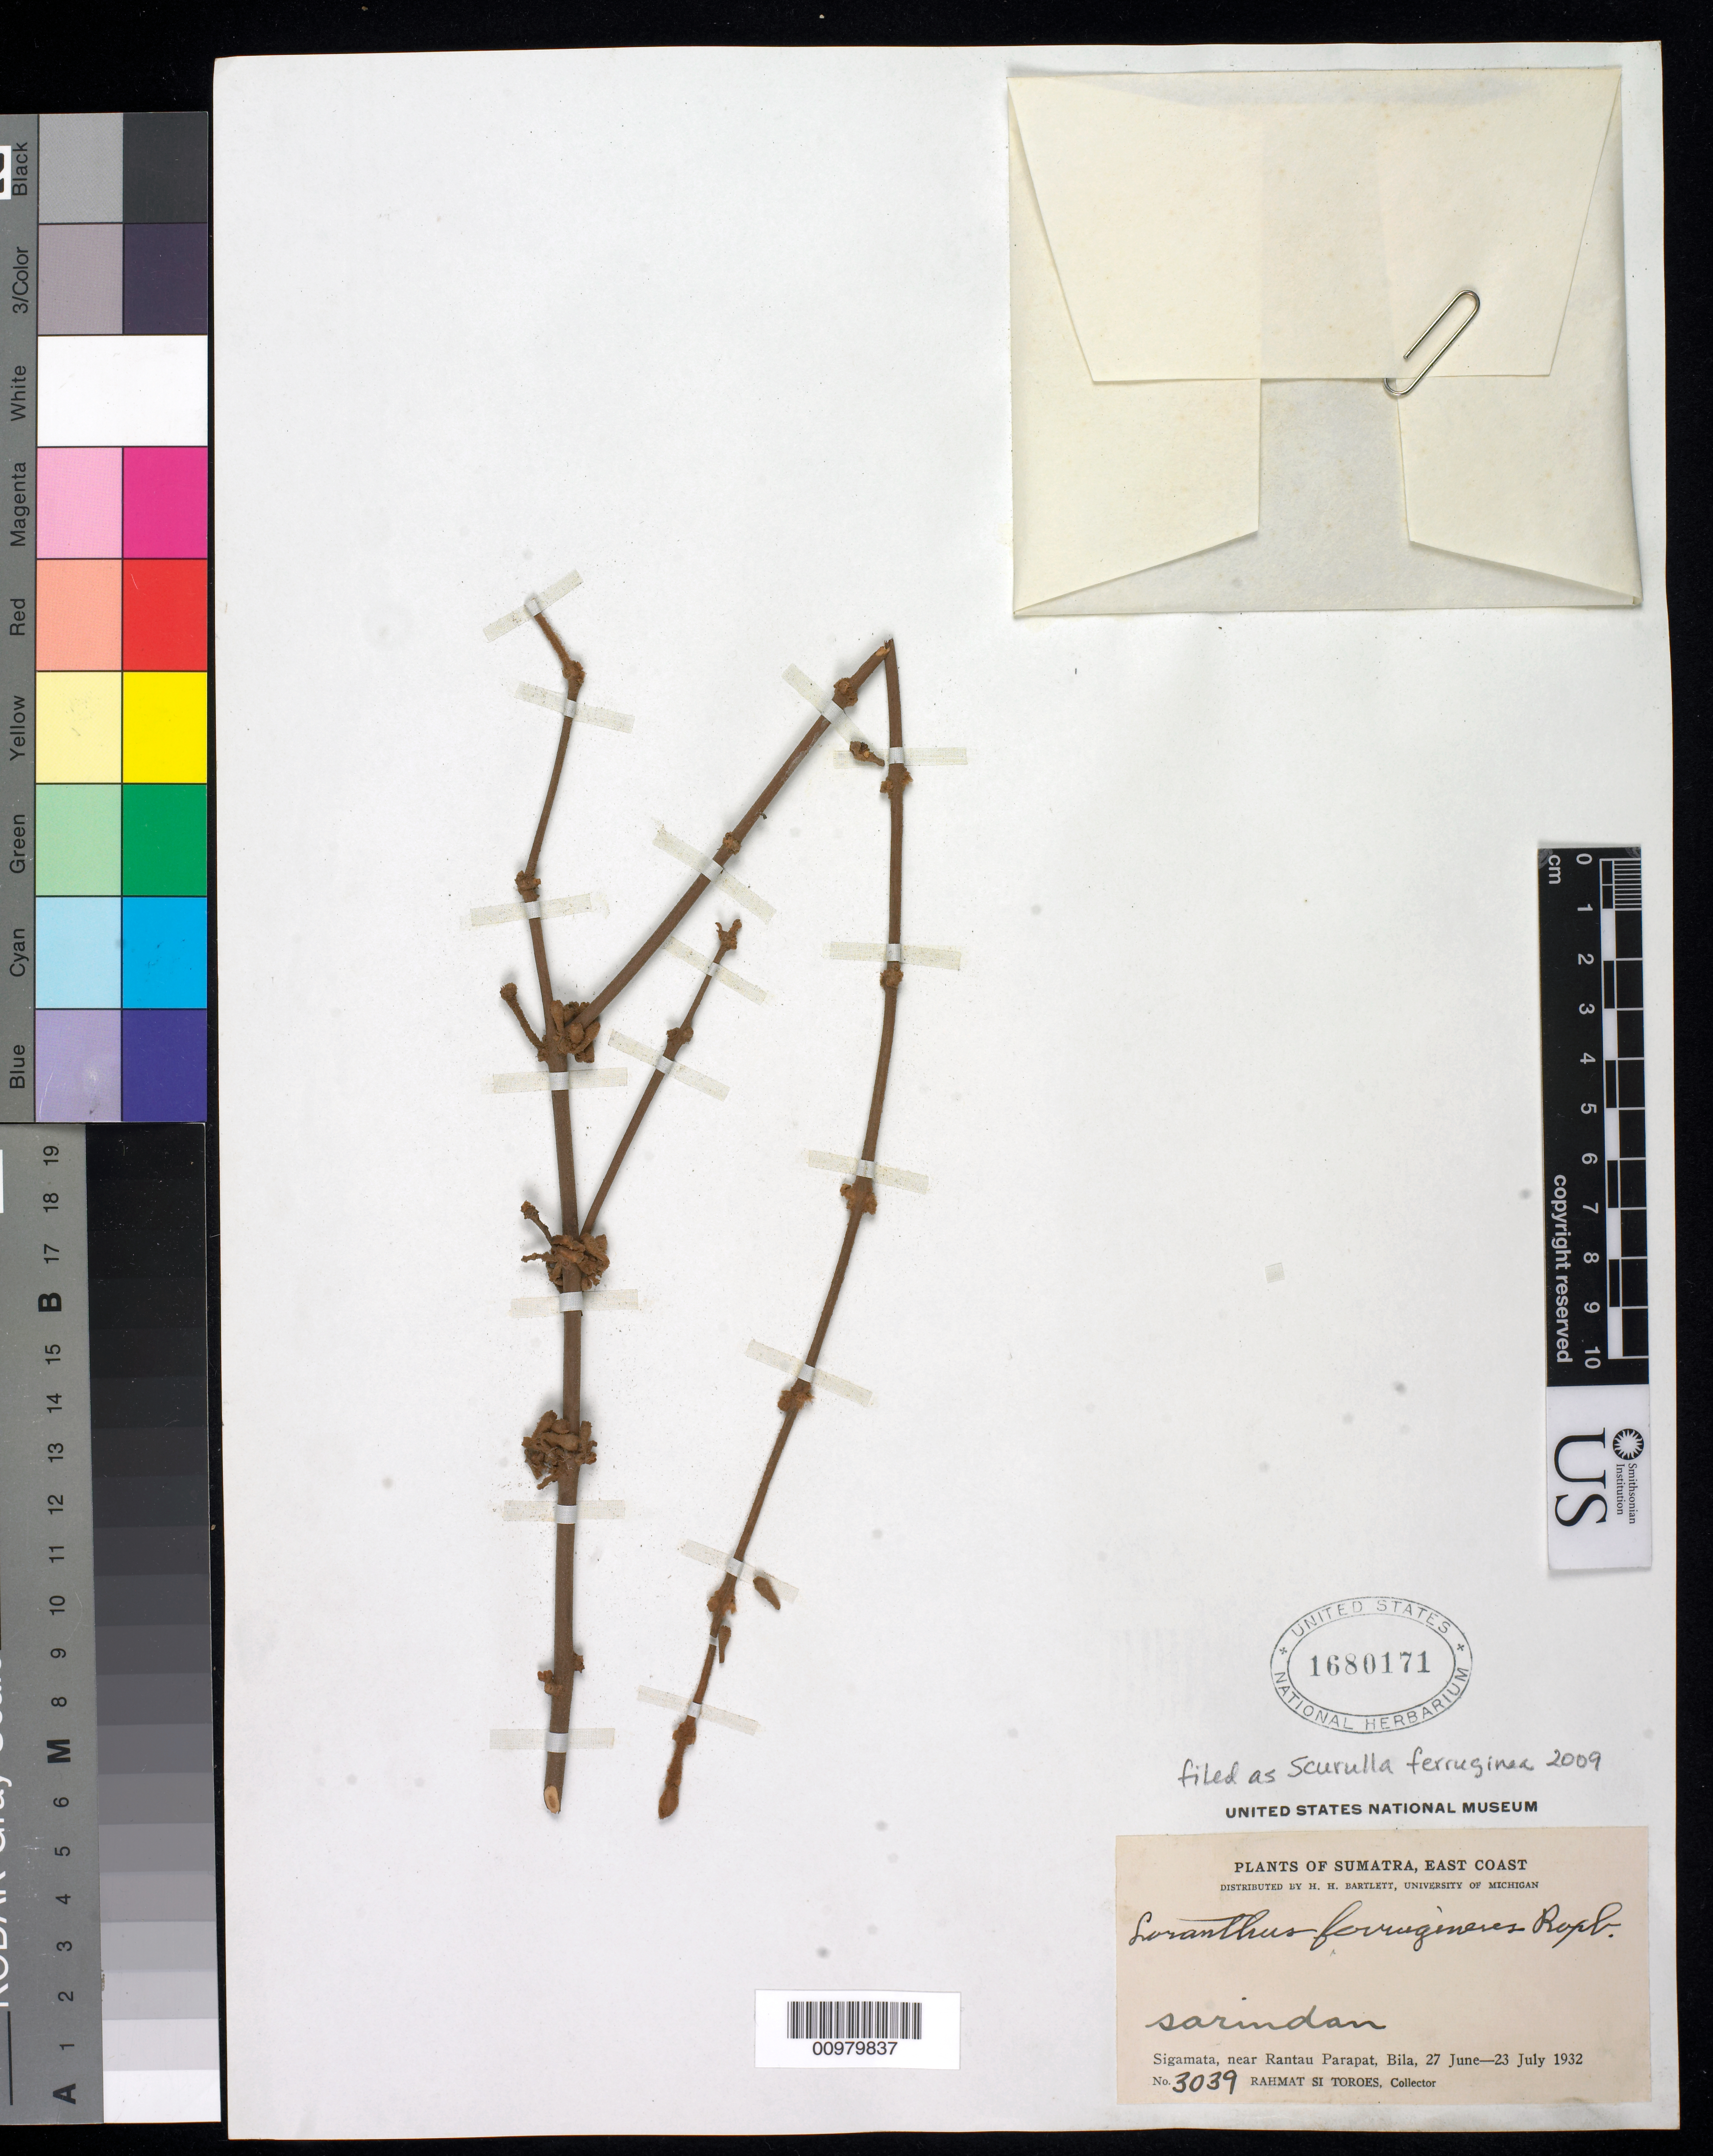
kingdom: Plantae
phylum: Tracheophyta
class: Magnoliopsida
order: Santalales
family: Loranthaceae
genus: Scurrula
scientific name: Scurrula ferruginea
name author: (Jack) Danser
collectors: Rahmat Si Boeea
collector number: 3039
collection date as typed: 27 Jun 1932 to 23 Jul 1932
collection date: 1932-06-27/1932-07-23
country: Indonesia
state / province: Sumatra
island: Sumatra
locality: East Coast, Bila, Sigamata, near Rantau Parapat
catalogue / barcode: US 1680171